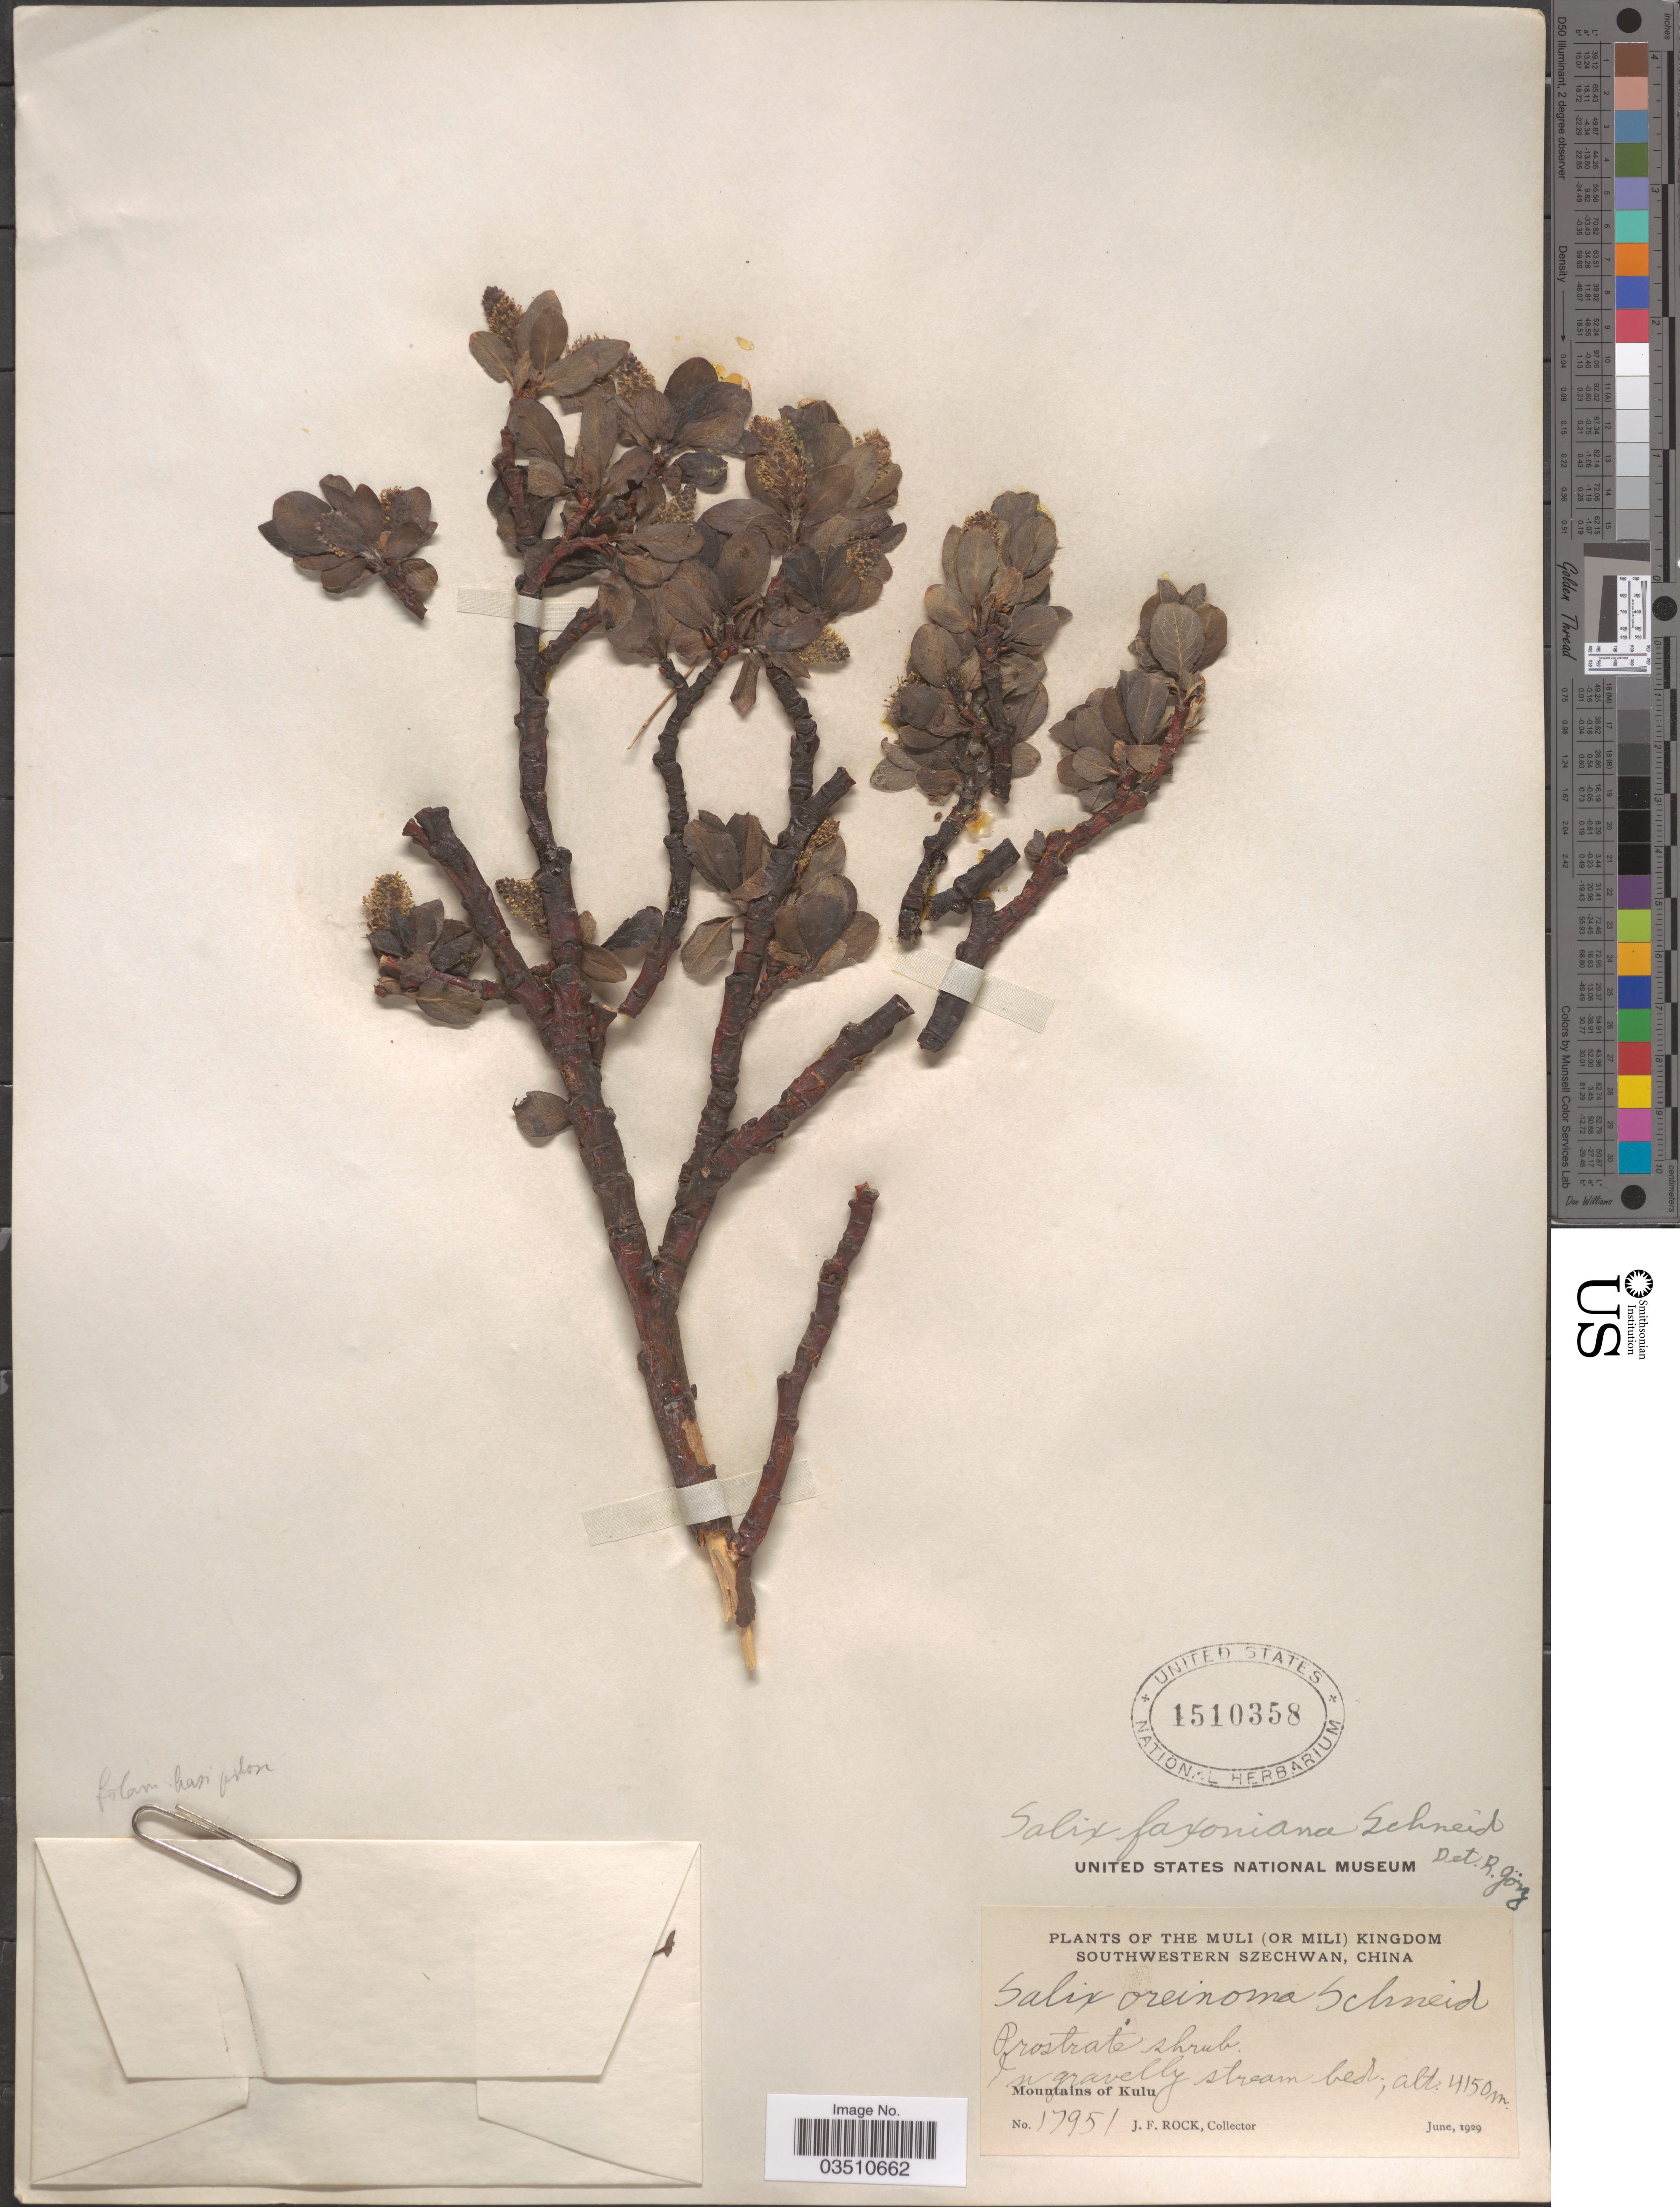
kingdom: Plantae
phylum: Tracheophyta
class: Magnoliopsida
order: Malpighiales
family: Salicaceae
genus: Salix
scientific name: Salix faxoniana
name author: C.K. Schneid.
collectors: J. Rock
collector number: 17951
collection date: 1929-06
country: China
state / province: Sichuan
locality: The Muli (or Mili) Kingdom, Southwestern Szechwan. Mountains of Kulu.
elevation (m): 4150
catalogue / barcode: US 1510358